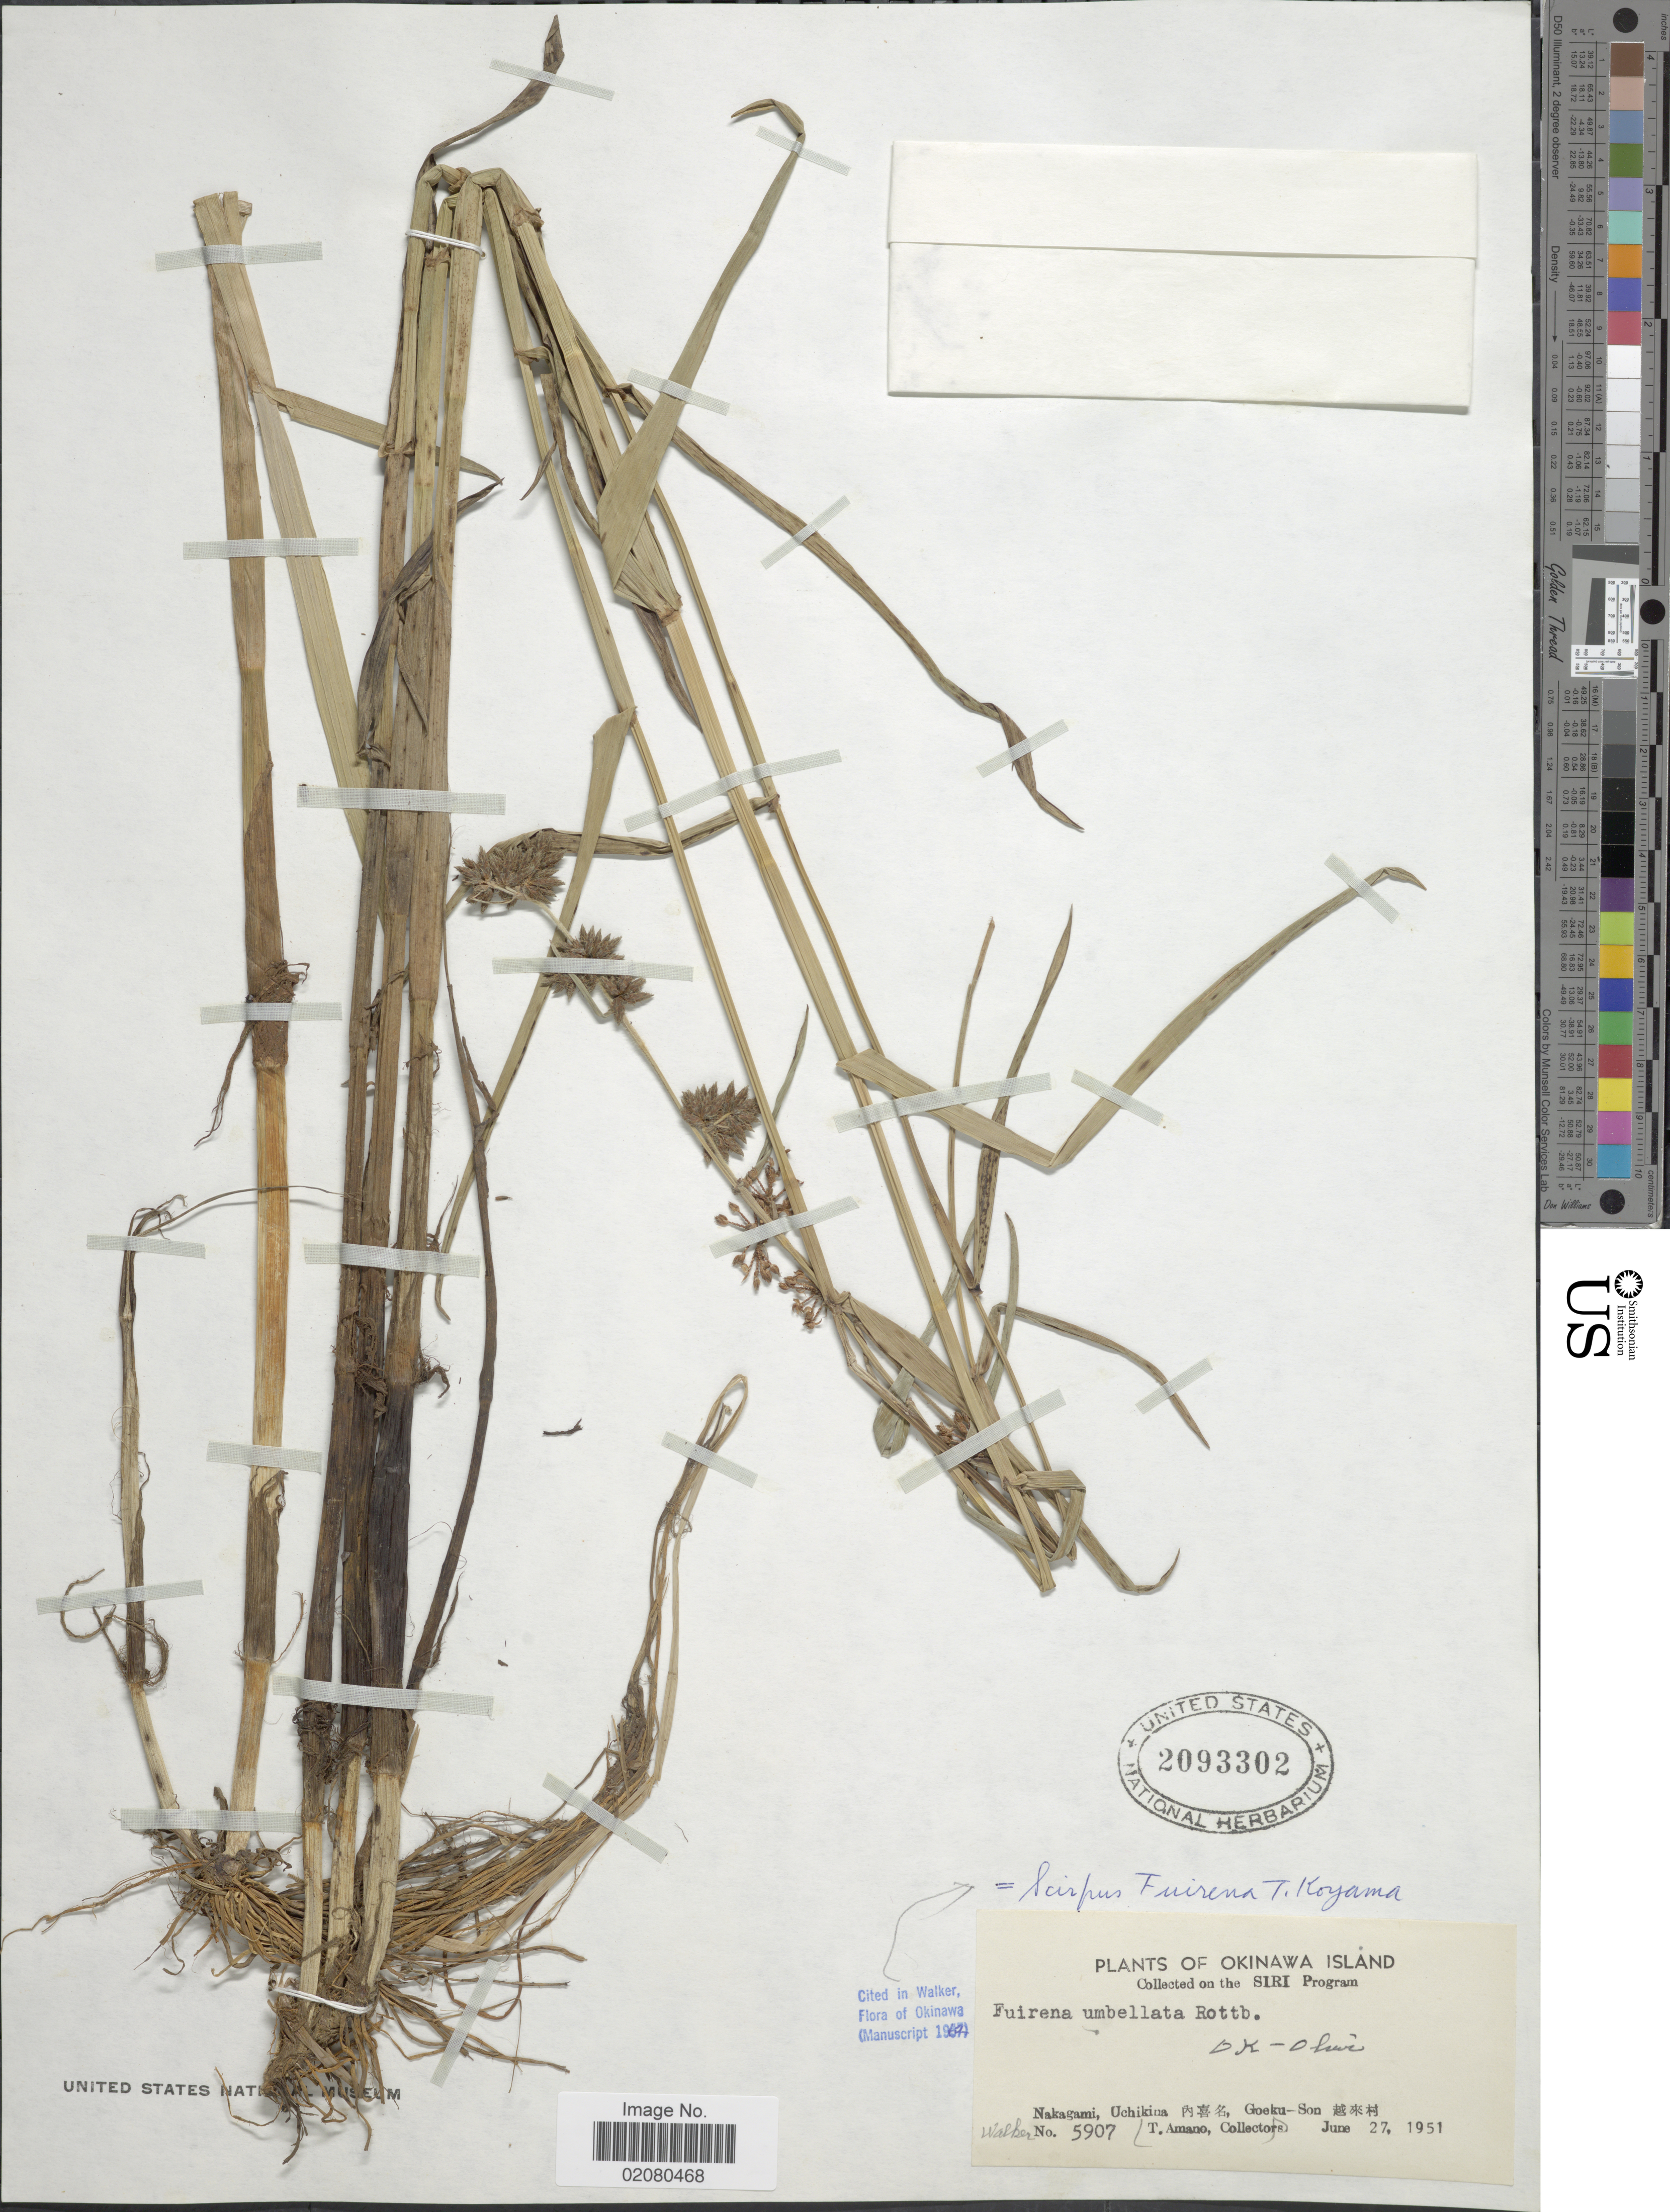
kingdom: Plantae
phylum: Tracheophyta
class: Liliopsida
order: Poales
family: Cyperaceae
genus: Fuirena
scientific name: Fuirena umbellata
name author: Rottb.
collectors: T. Amano & -. Walker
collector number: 5907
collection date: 1951-06-27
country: Japan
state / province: Okinawa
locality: Okinawa Island, Nakagami, Uchikina, Goeku-Son.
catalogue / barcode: US 2093302